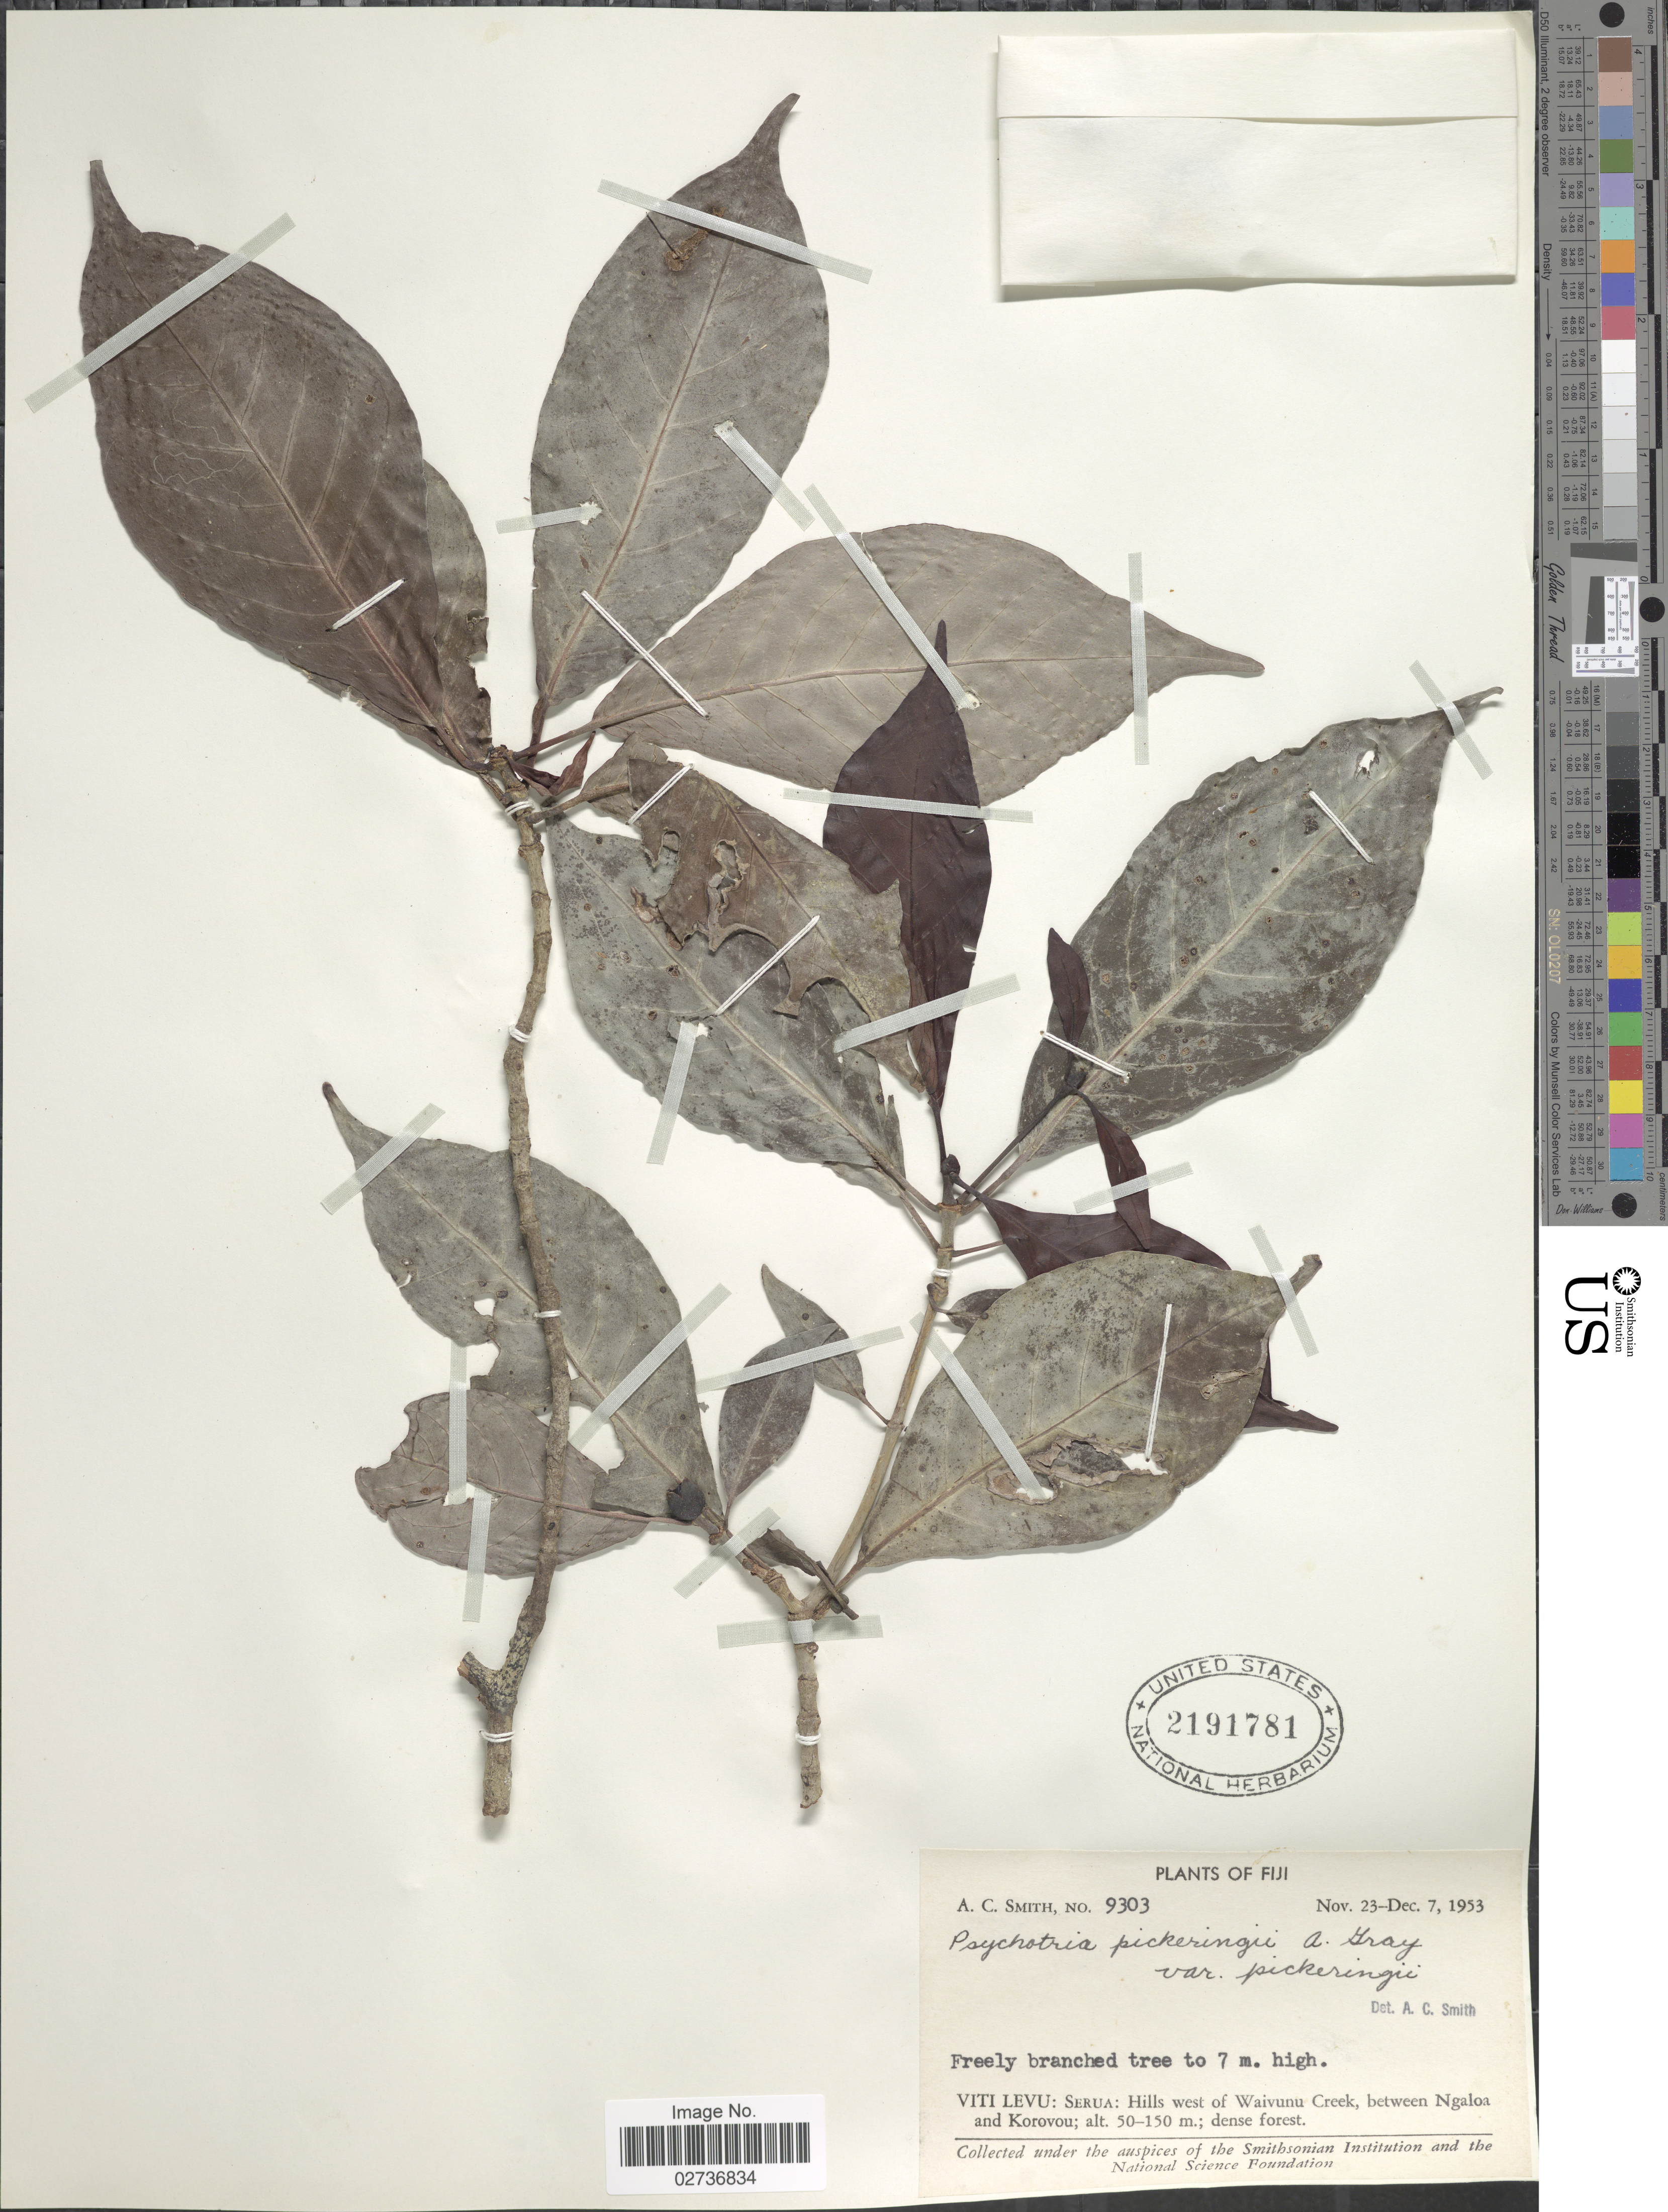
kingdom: Plantae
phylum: Tracheophyta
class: Magnoliopsida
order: Gentianales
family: Rubiaceae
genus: Psychotria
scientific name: Psychotria pickeringii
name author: A. Gray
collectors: A. C. Smith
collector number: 9303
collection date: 1953-11-23/1953-12-07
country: Fiji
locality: Viti Levu: Serua: Hills west of Waivunu Creek, between Ngaloa and Korovou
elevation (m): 50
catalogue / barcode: US 2191781